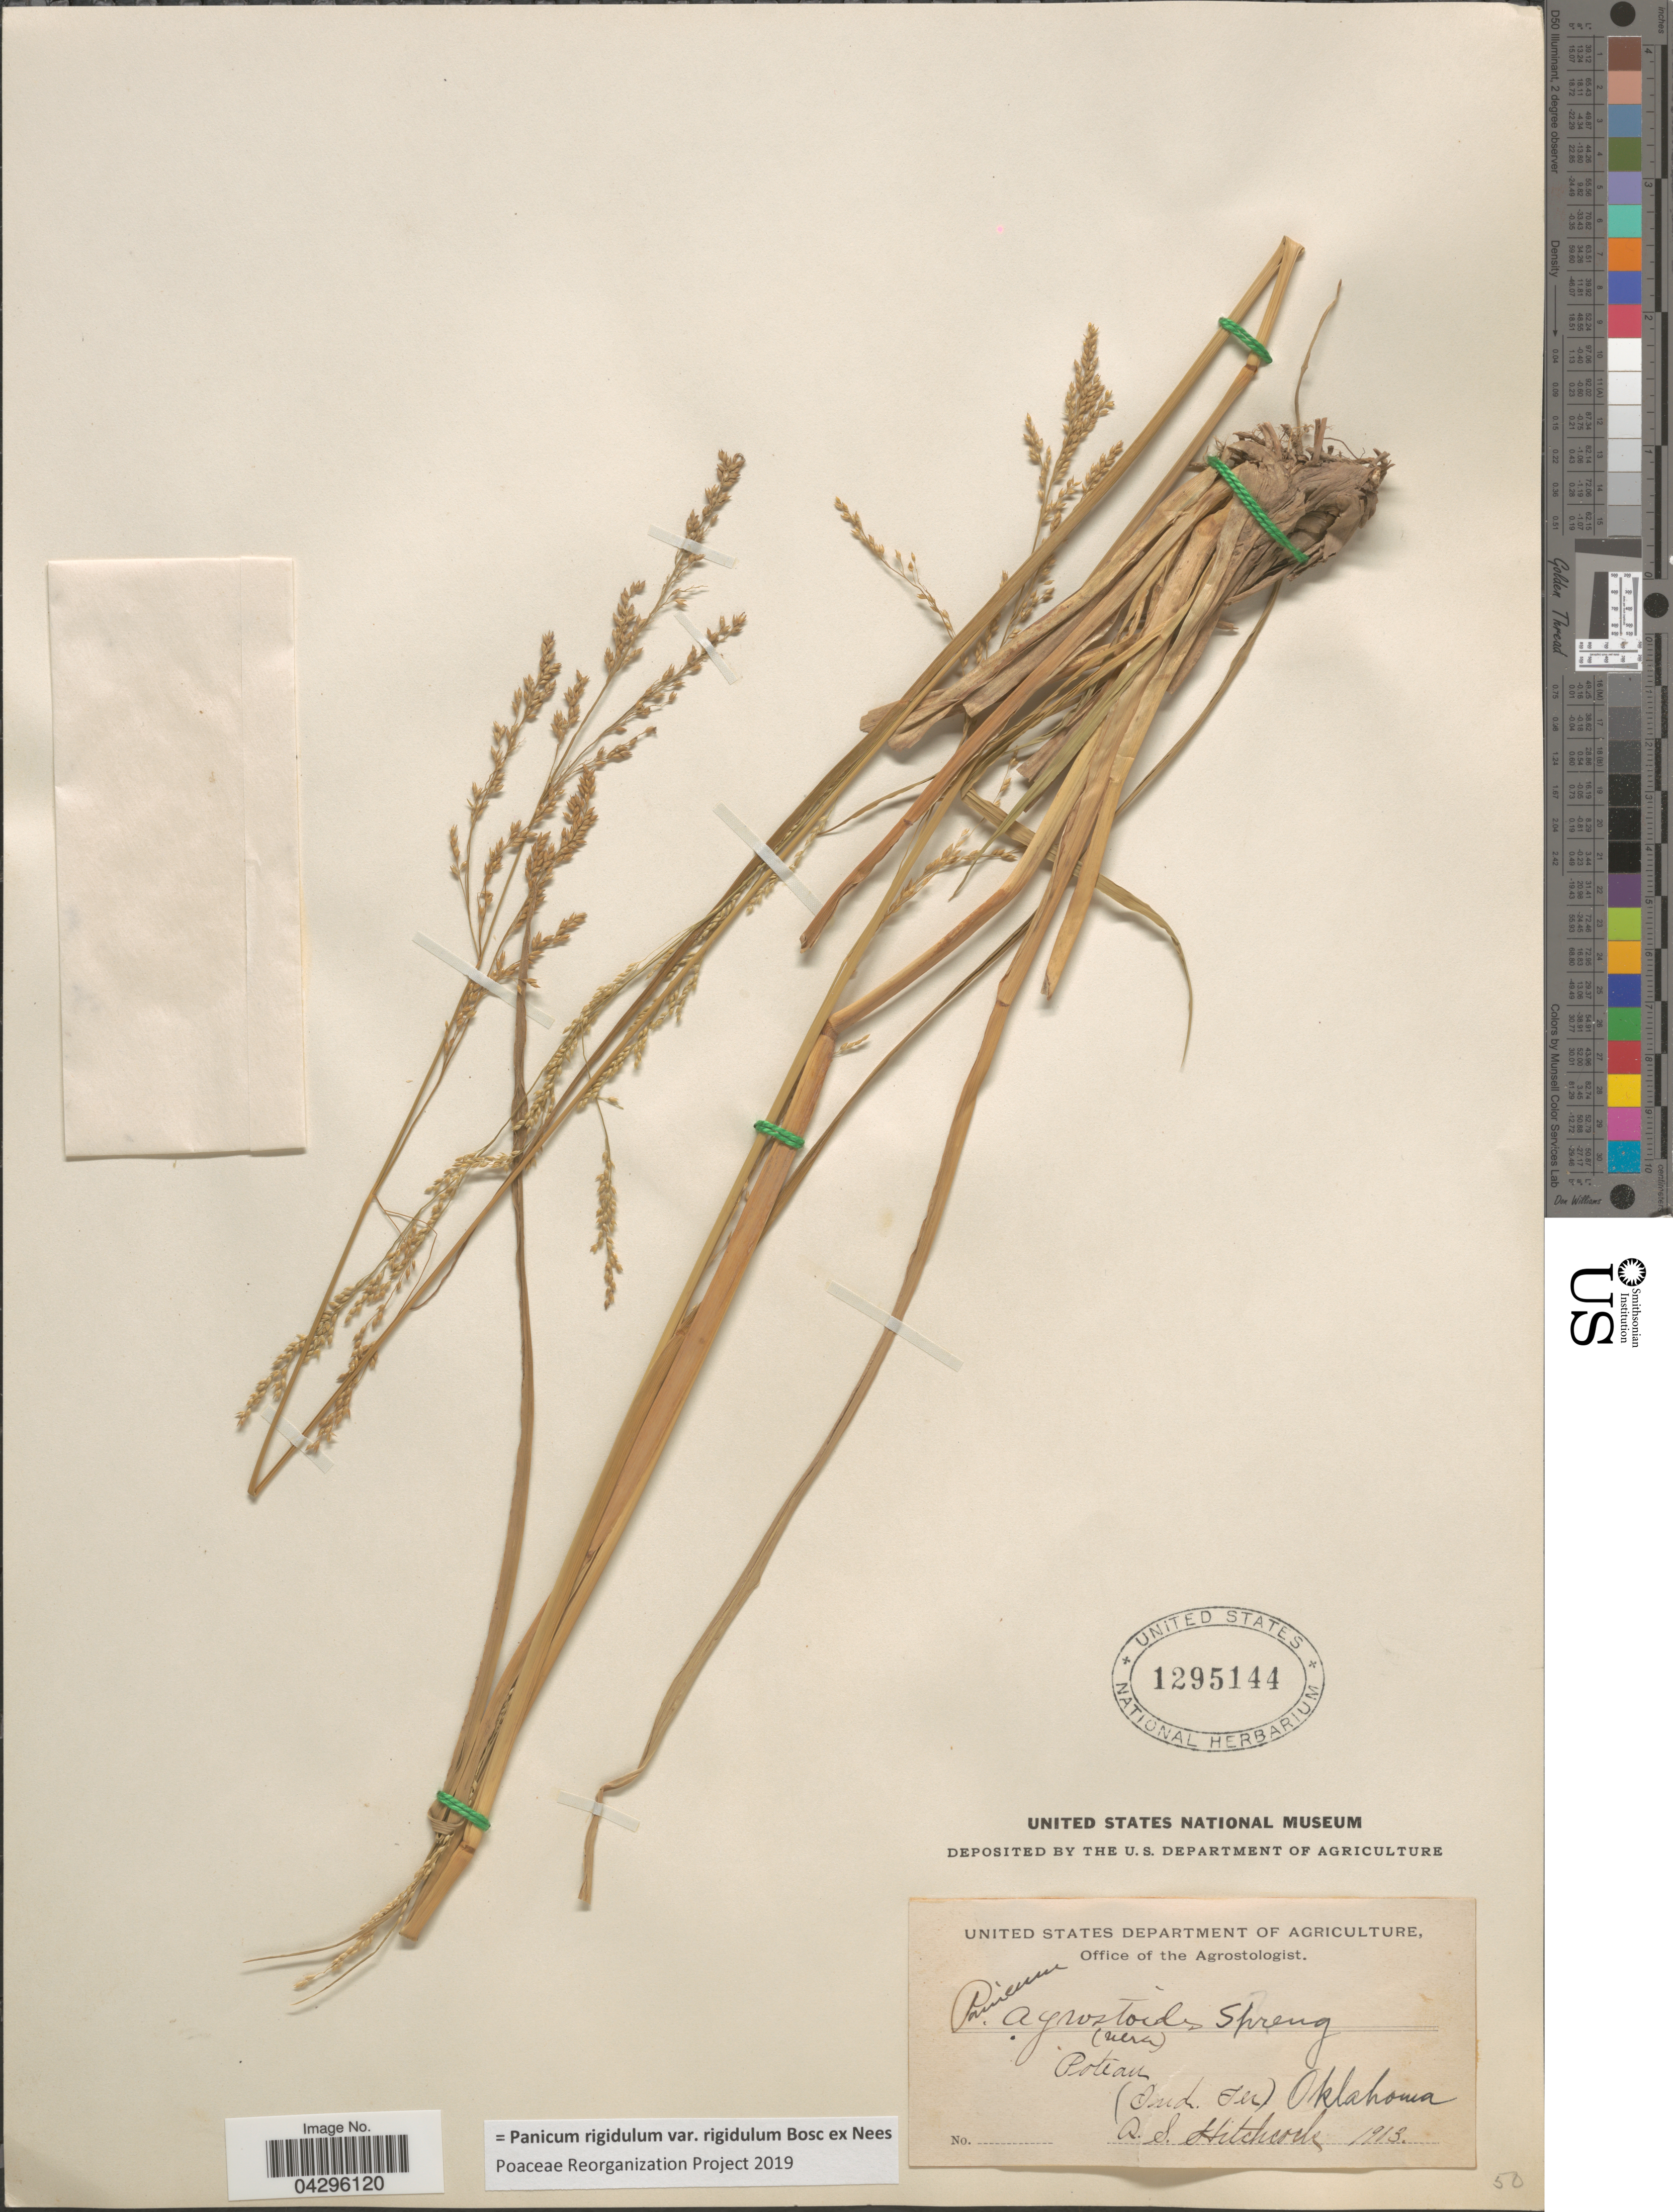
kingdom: Plantae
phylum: Tracheophyta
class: Liliopsida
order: Poales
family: Poaceae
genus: Panicum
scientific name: Panicum rigidulum var. rigidulum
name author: Bosc ex Nees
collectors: A. S. Hitchcock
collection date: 1903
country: United States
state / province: Oklahoma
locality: Poteau (Ind. Ter.).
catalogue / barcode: US 1295144